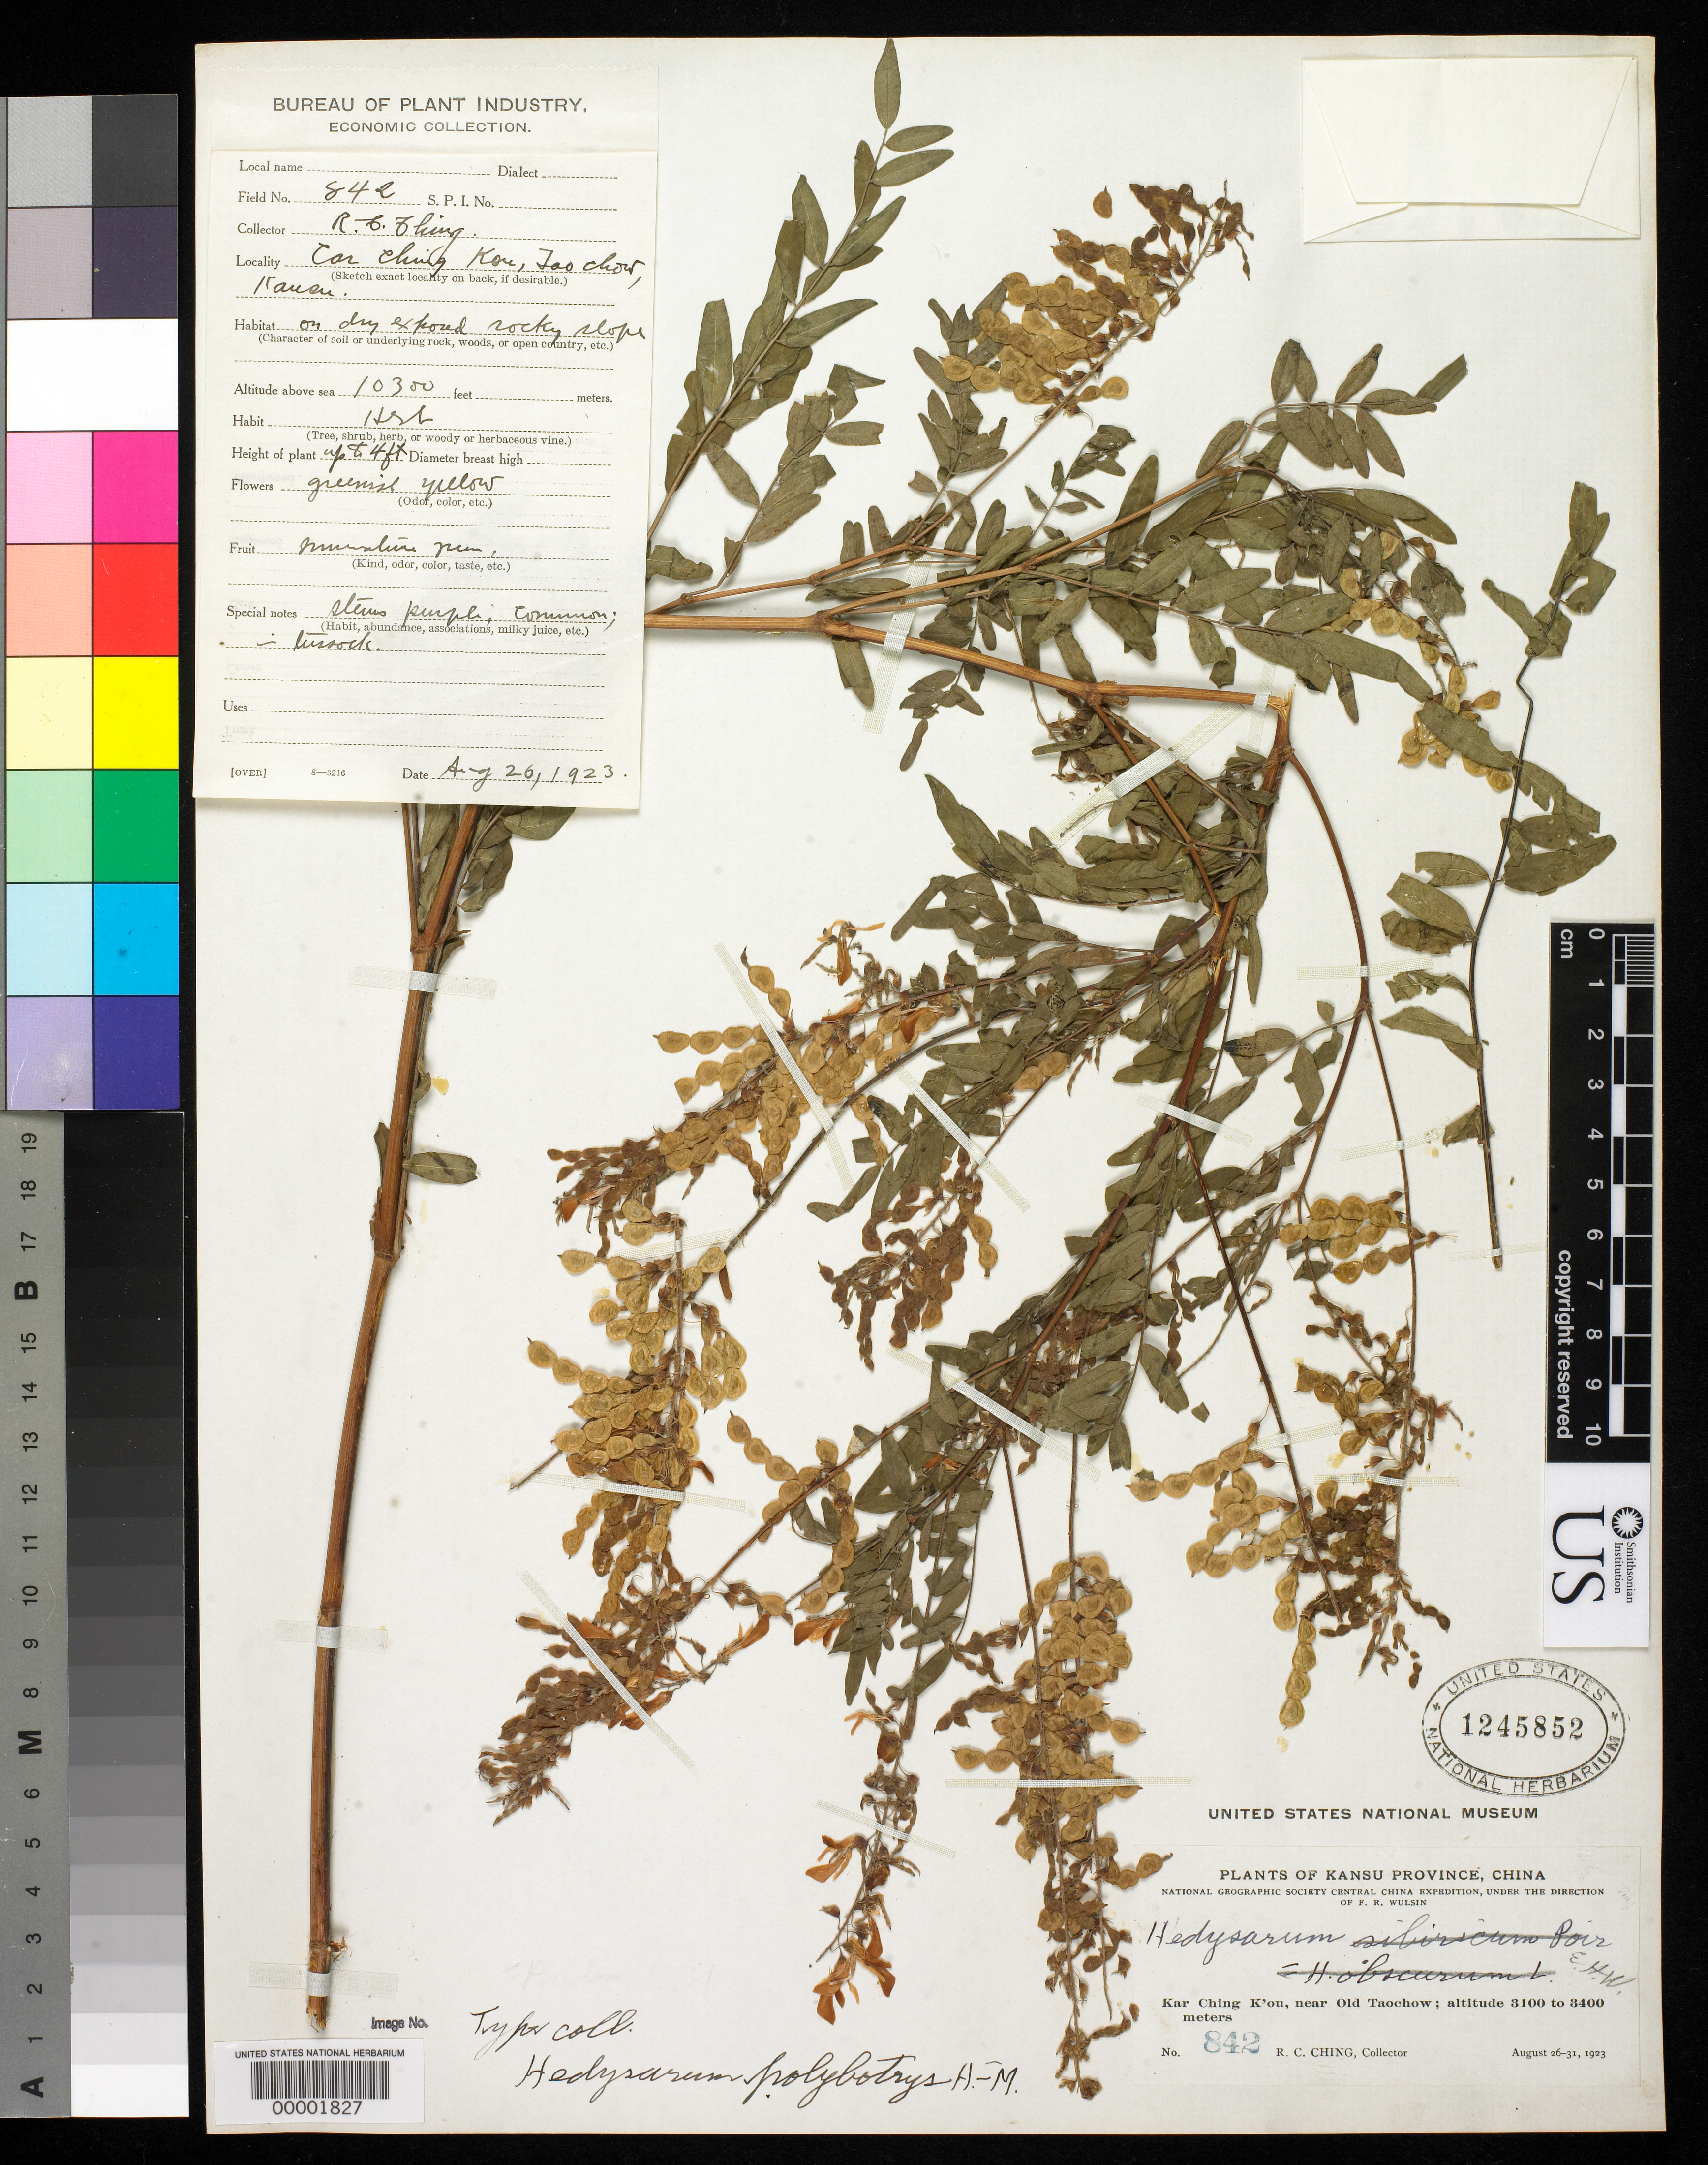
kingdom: Plantae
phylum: Tracheophyta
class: Magnoliopsida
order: Fabales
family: Fabaceae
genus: Hedysarum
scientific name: Hedysarum polybotrys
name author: Hand.-Mazz.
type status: Isotype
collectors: R. C. Ching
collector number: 842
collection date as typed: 26 Aug 1923 to 31 Aug 1923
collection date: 1923-08-26/1923-08-31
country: China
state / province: Gansu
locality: Kardjingkou, near Old Taochow.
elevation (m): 3100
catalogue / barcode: US 1245852